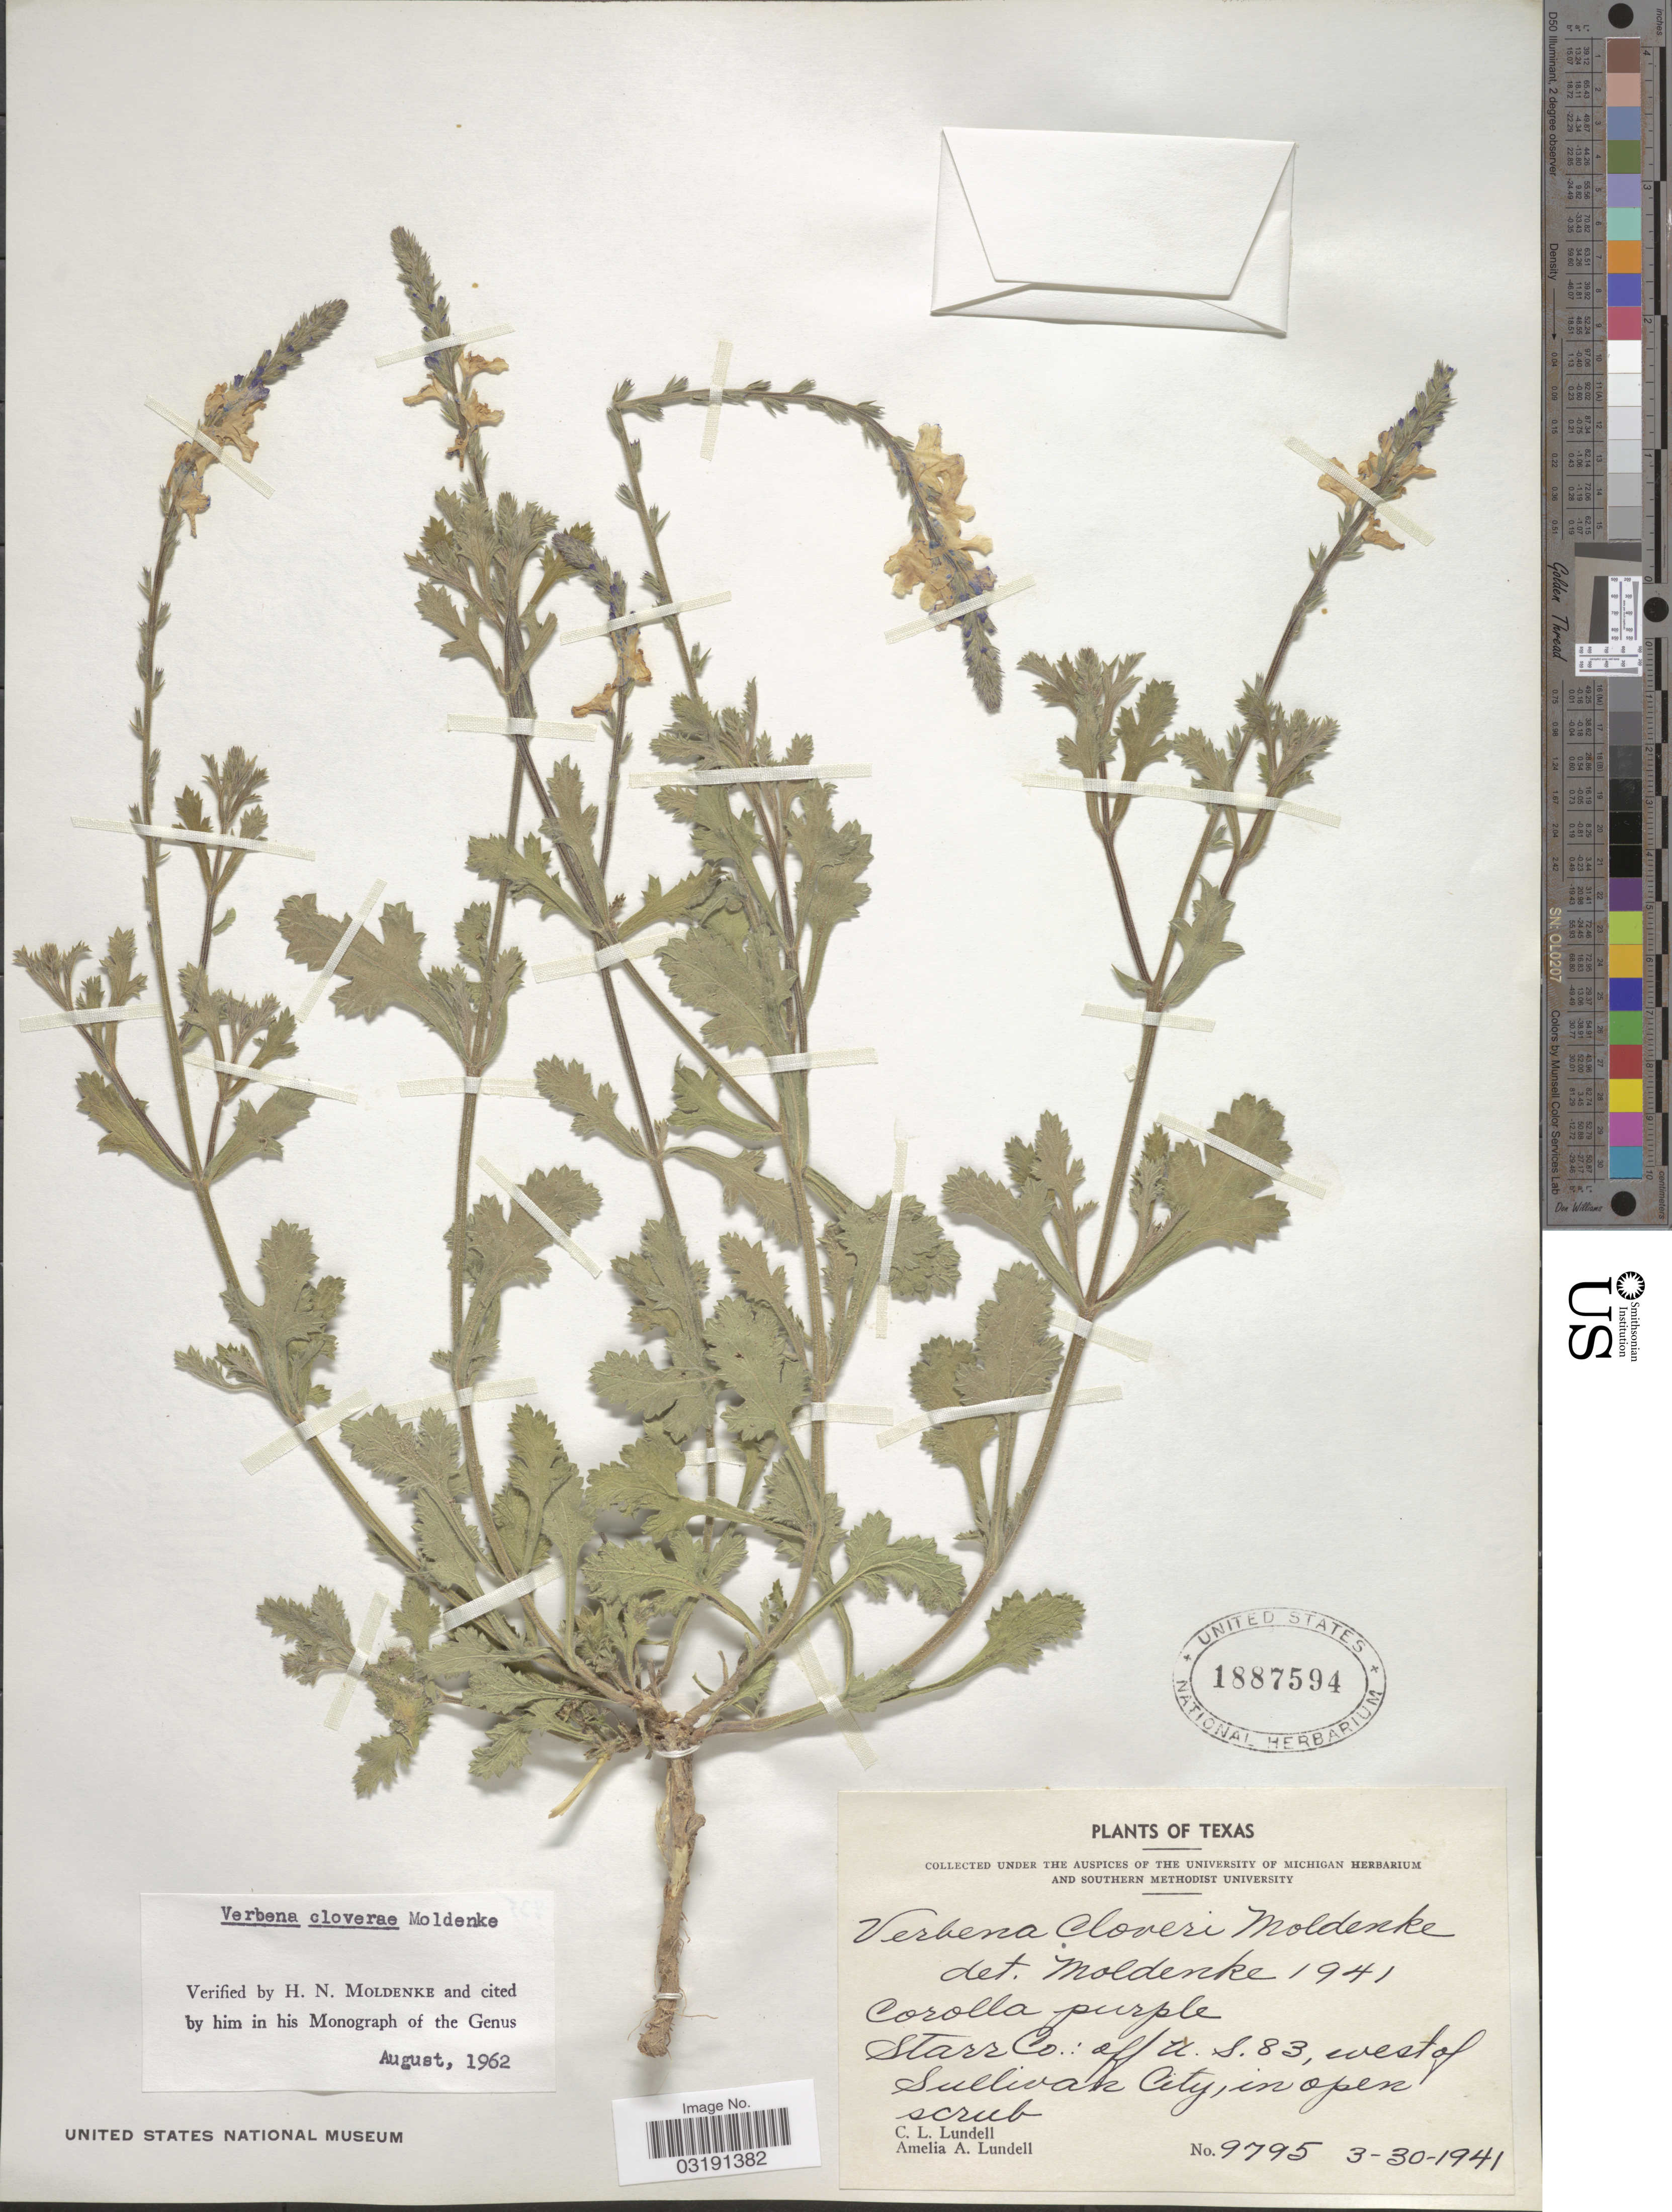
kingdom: Plantae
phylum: Tracheophyta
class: Magnoliopsida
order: Lamiales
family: Verbenaceae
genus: Verbena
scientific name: Verbena cloverae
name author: Moldenke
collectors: C. L. Lundell & A. A. Lundell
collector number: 9795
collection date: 1941-03-30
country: United States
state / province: Texas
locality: Starr Co.: off U.S. 83, west of Sullivan City.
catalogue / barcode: US 1887594